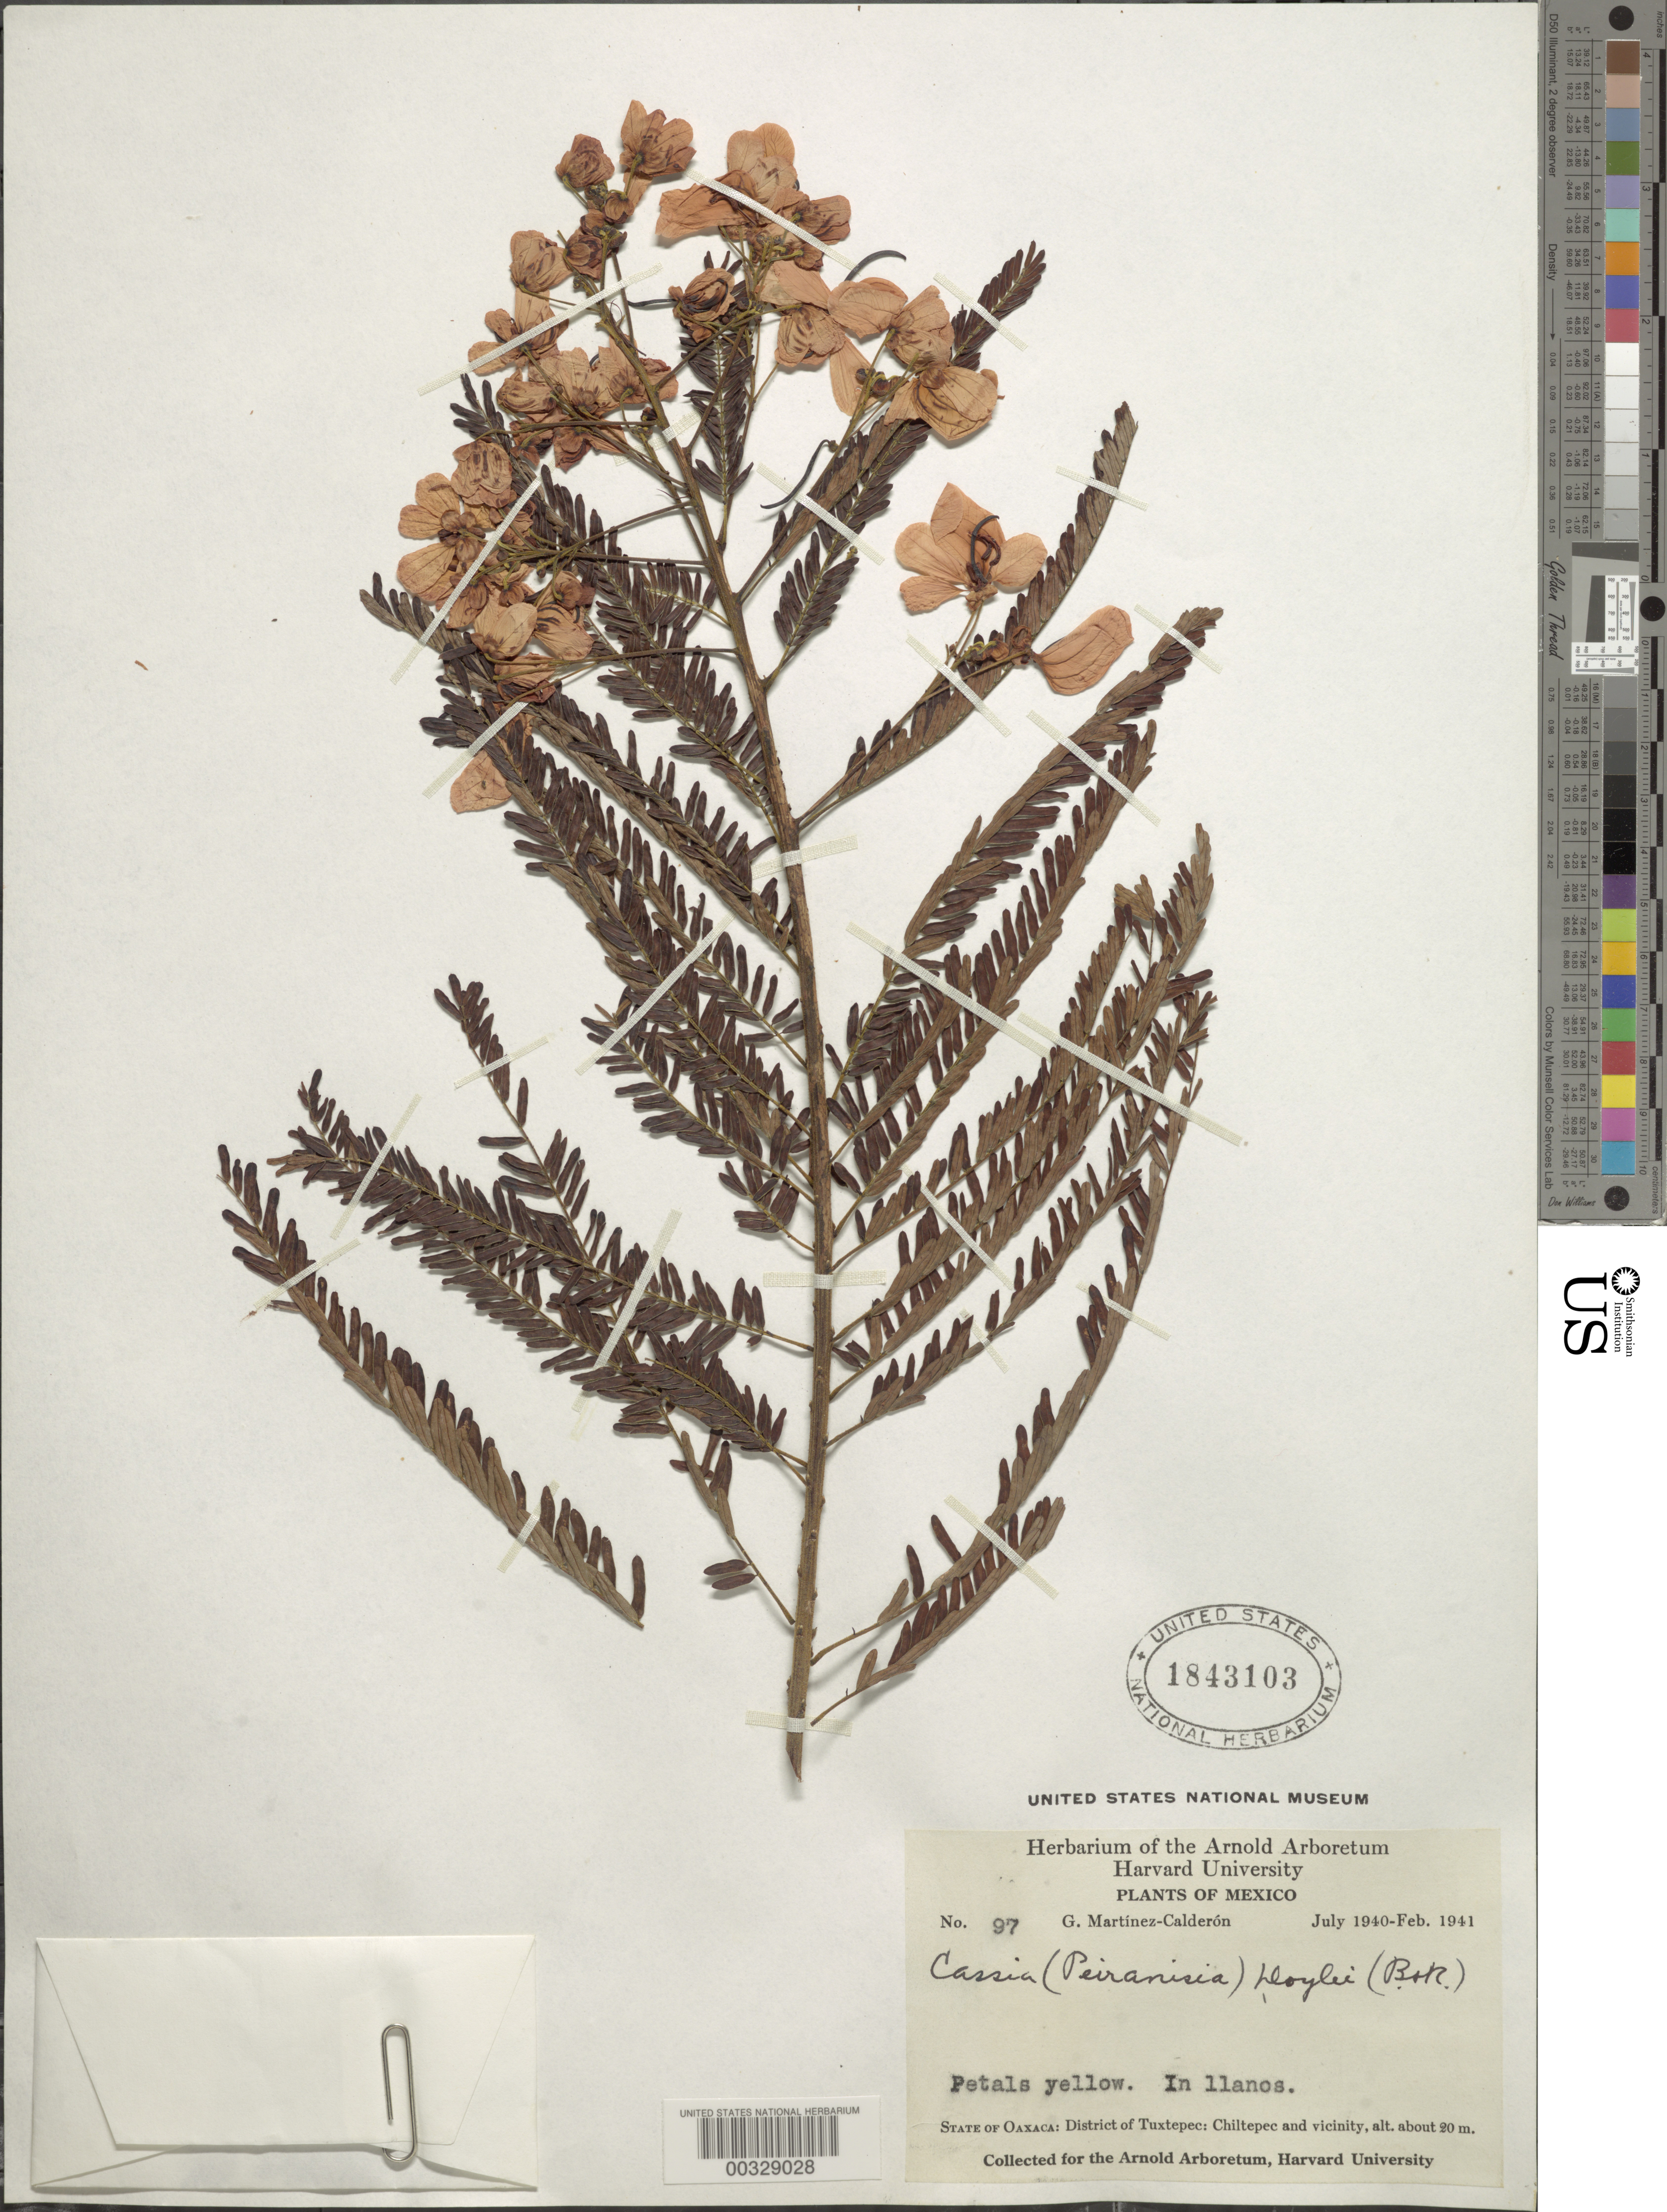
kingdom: Plantae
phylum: Tracheophyta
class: Magnoliopsida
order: Fabales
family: Fabaceae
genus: Senna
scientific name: Senna multijuga var. doylei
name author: (Britton & Rose) H.S. Irwin & Barneby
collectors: G. Martínez Calderón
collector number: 97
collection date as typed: Jul 1940 to -- Feb 1941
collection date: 1940-07/1941-02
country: Mexico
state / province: Oaxaca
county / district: San Juan Bautista Tuxtepec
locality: Tuxtepec mun. (?), Chiltepec and vicinity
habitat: In llanos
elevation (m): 20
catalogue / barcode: US 1843103